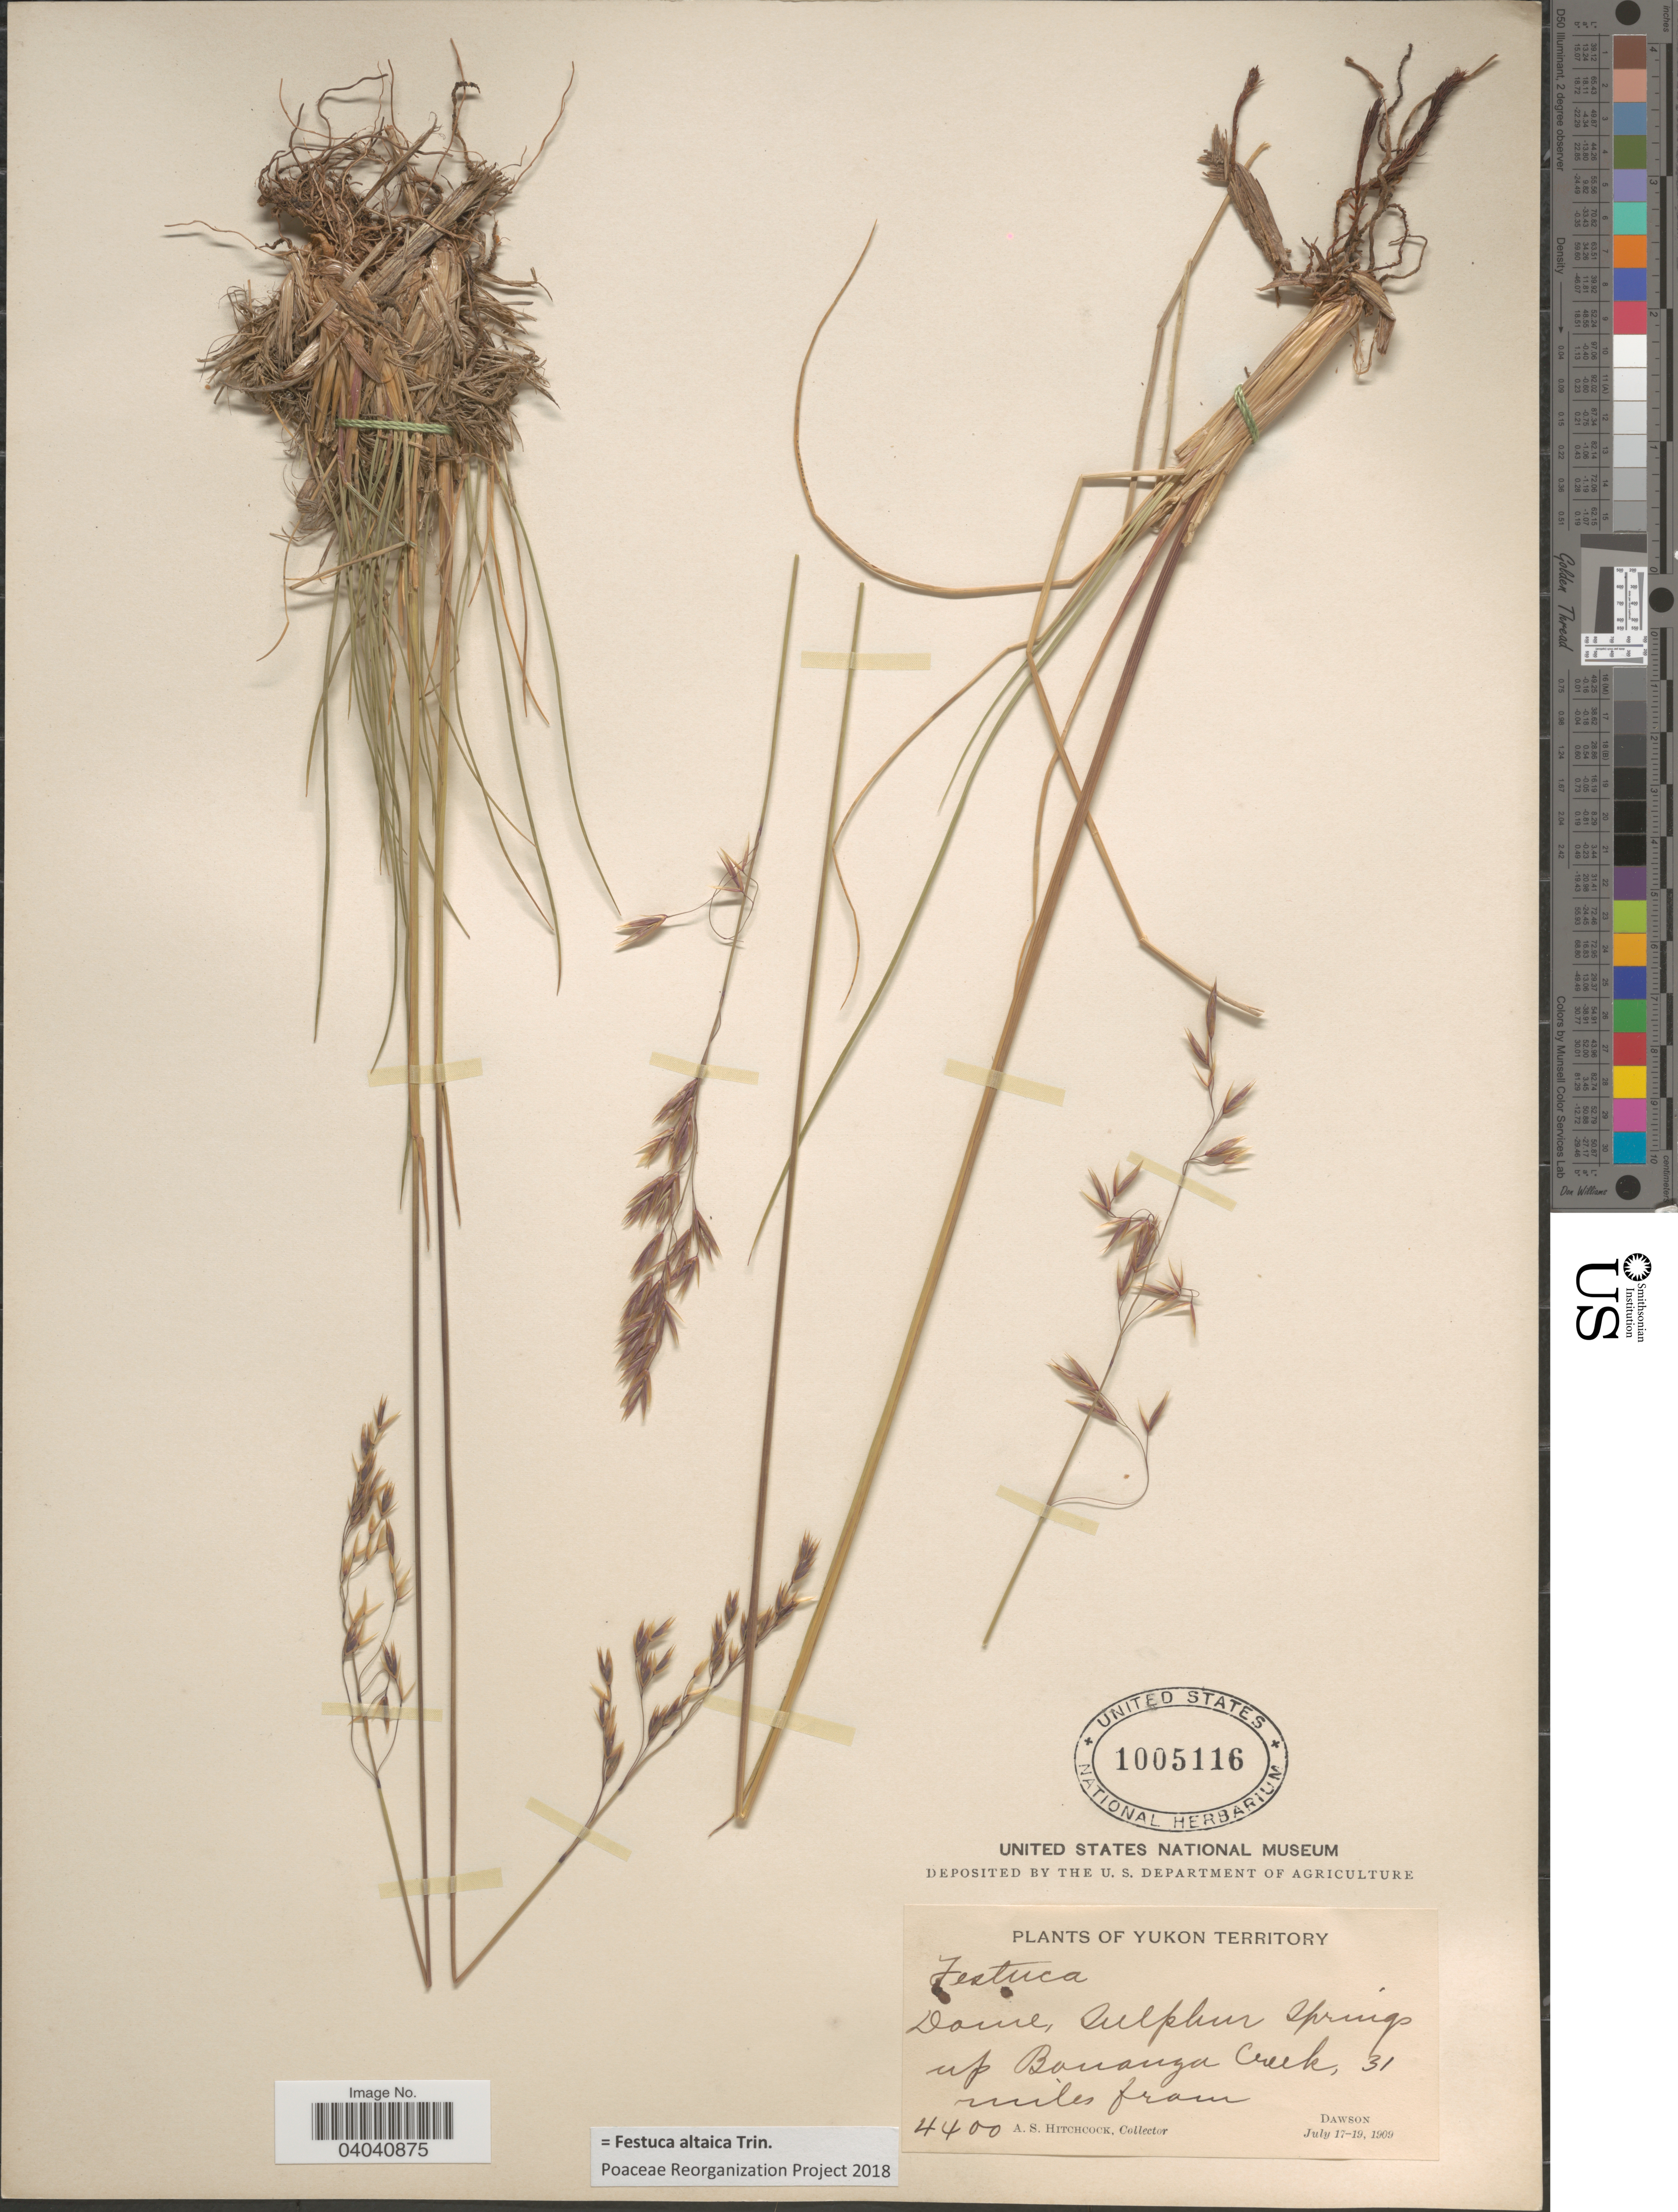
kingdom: Plantae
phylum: Tracheophyta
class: Liliopsida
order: Poales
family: Poaceae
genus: Festuca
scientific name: Festuca altaica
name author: Trin.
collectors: A. S. Hitchcock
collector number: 4400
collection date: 1909-07-17/1909-07-19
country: Canada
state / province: Yukon Territory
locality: Dome, Sulphur Springs up Bonanza Creek, 31 miles from Dawson.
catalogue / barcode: US 1005116